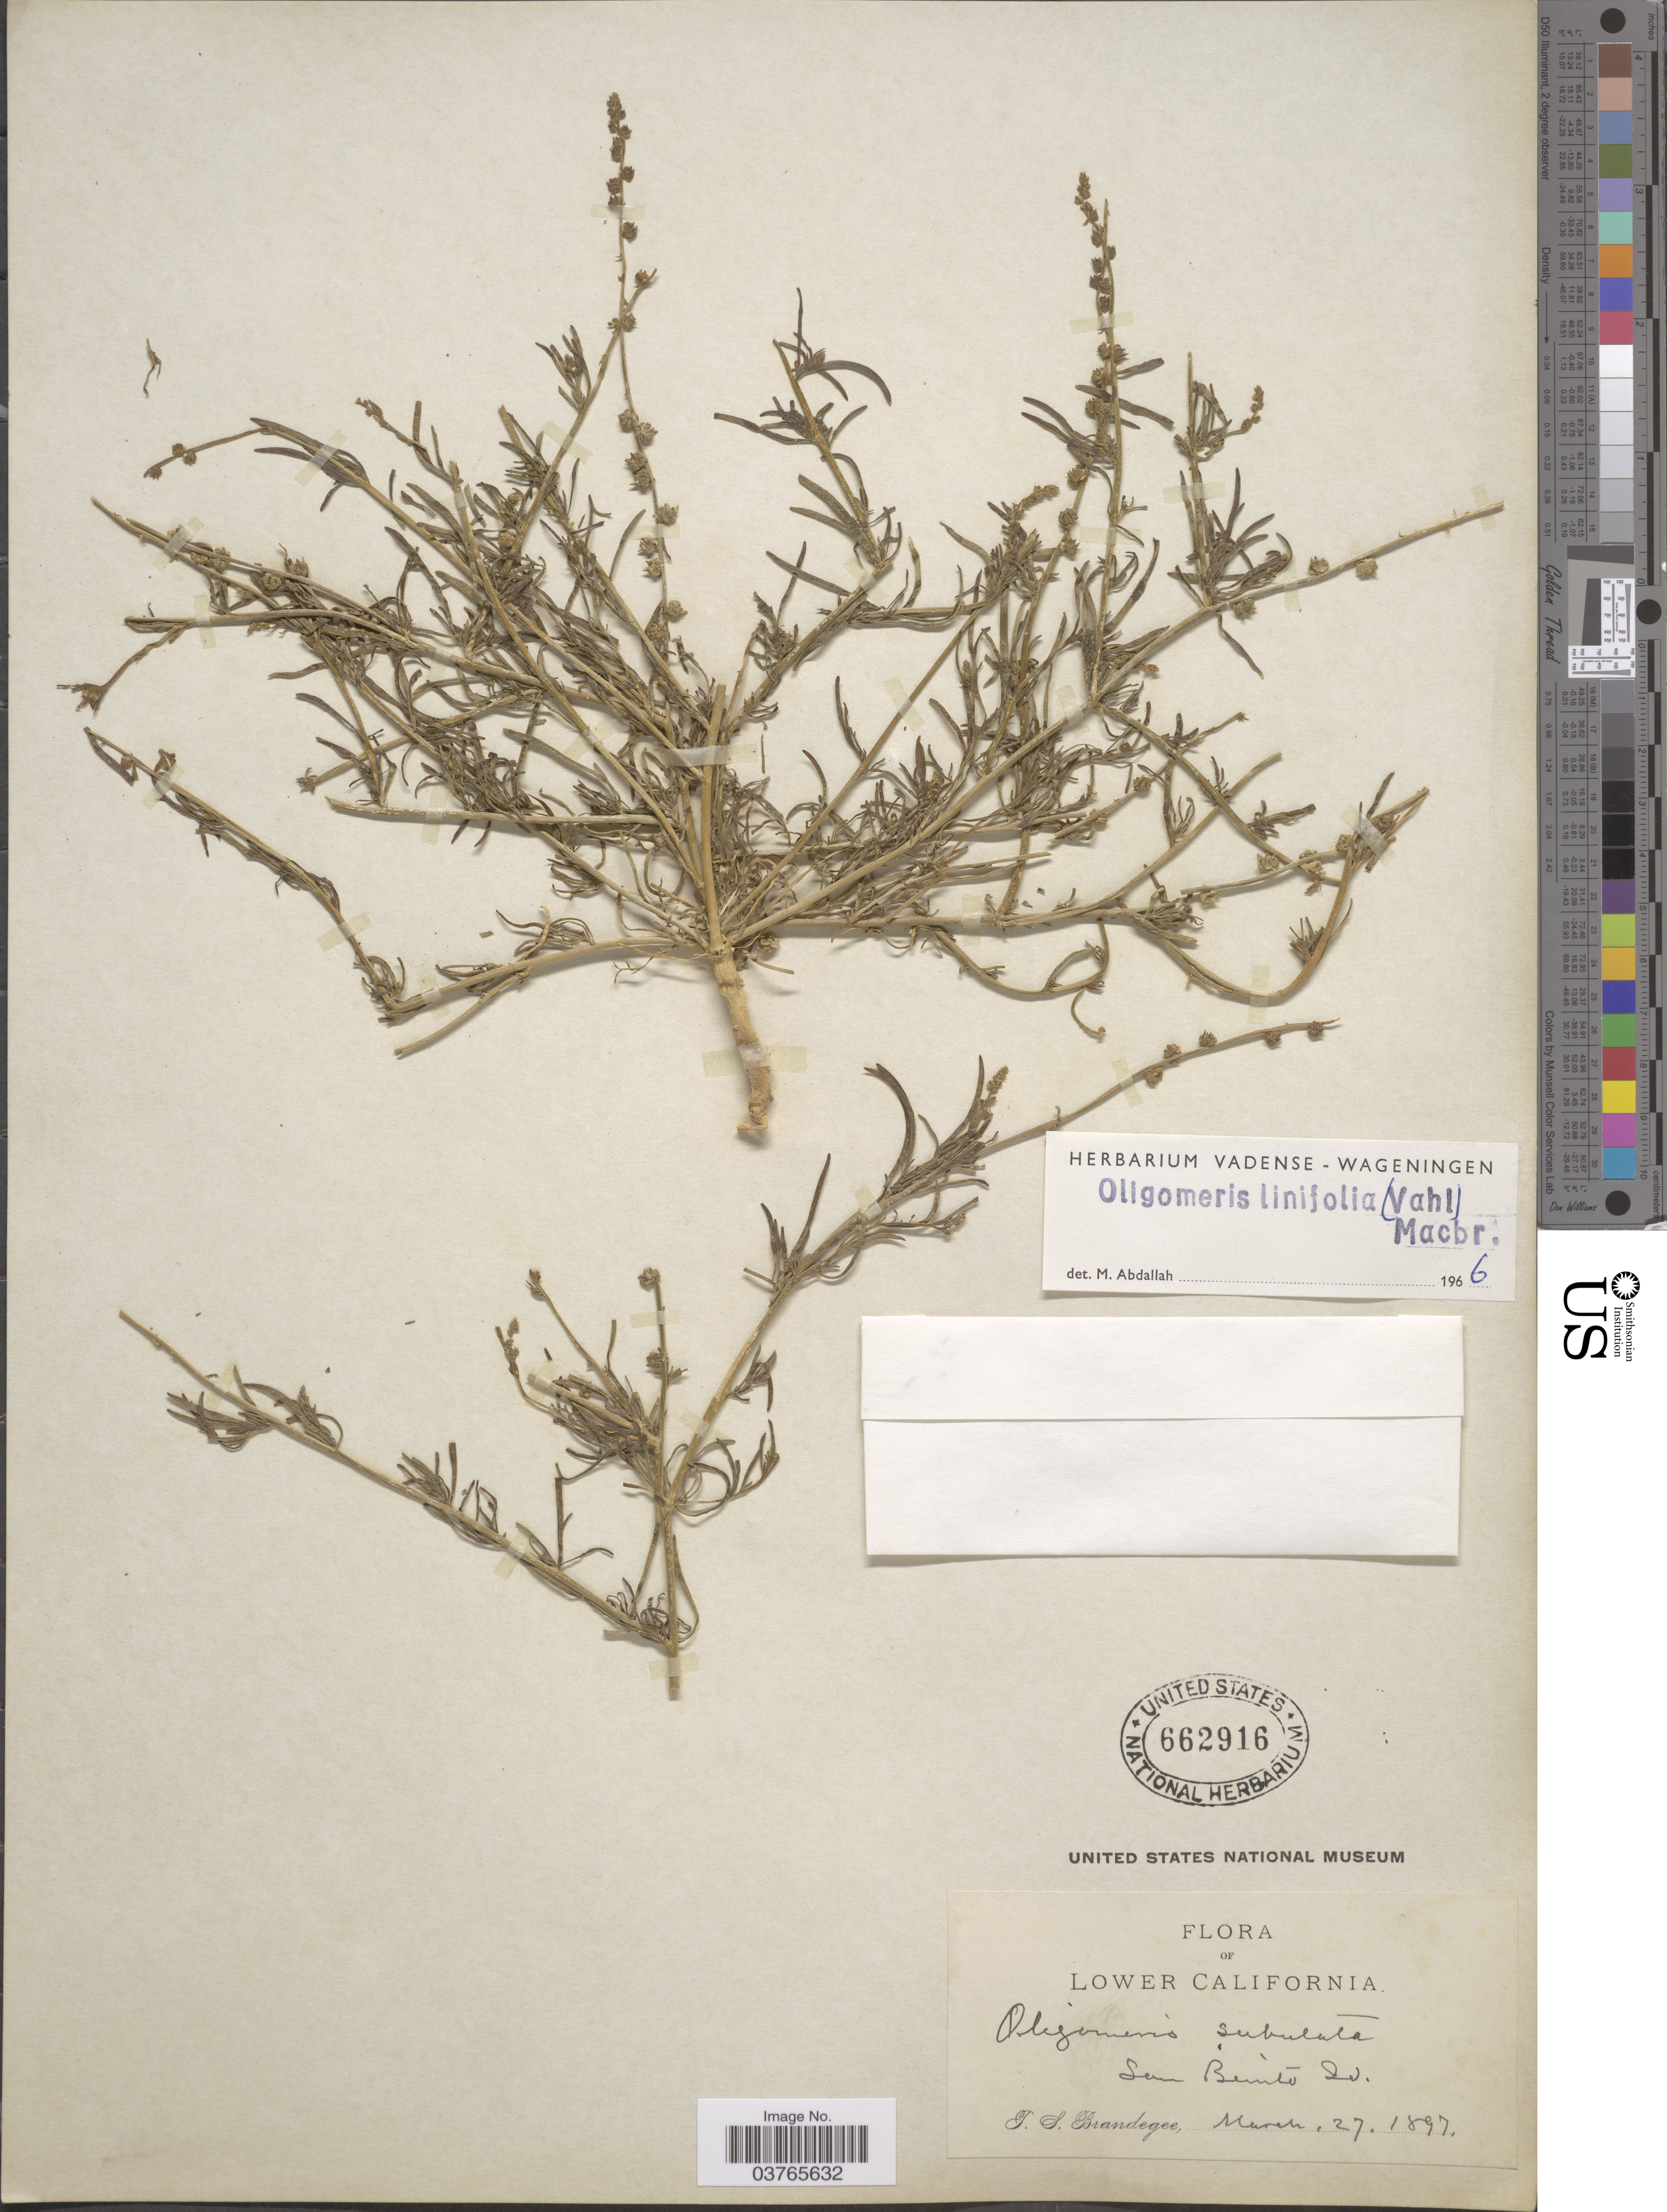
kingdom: Plantae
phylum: Tracheophyta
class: Magnoliopsida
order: Brassicales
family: Resedaceae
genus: Oligomeris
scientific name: Oligomeris linifolia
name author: (Vahl) J.F. Macbr.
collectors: T. S. Brandegee (herbarium)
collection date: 1897-03-27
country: Mexico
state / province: Baja California Norte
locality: Lower California. San Benito Id.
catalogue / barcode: US 662916